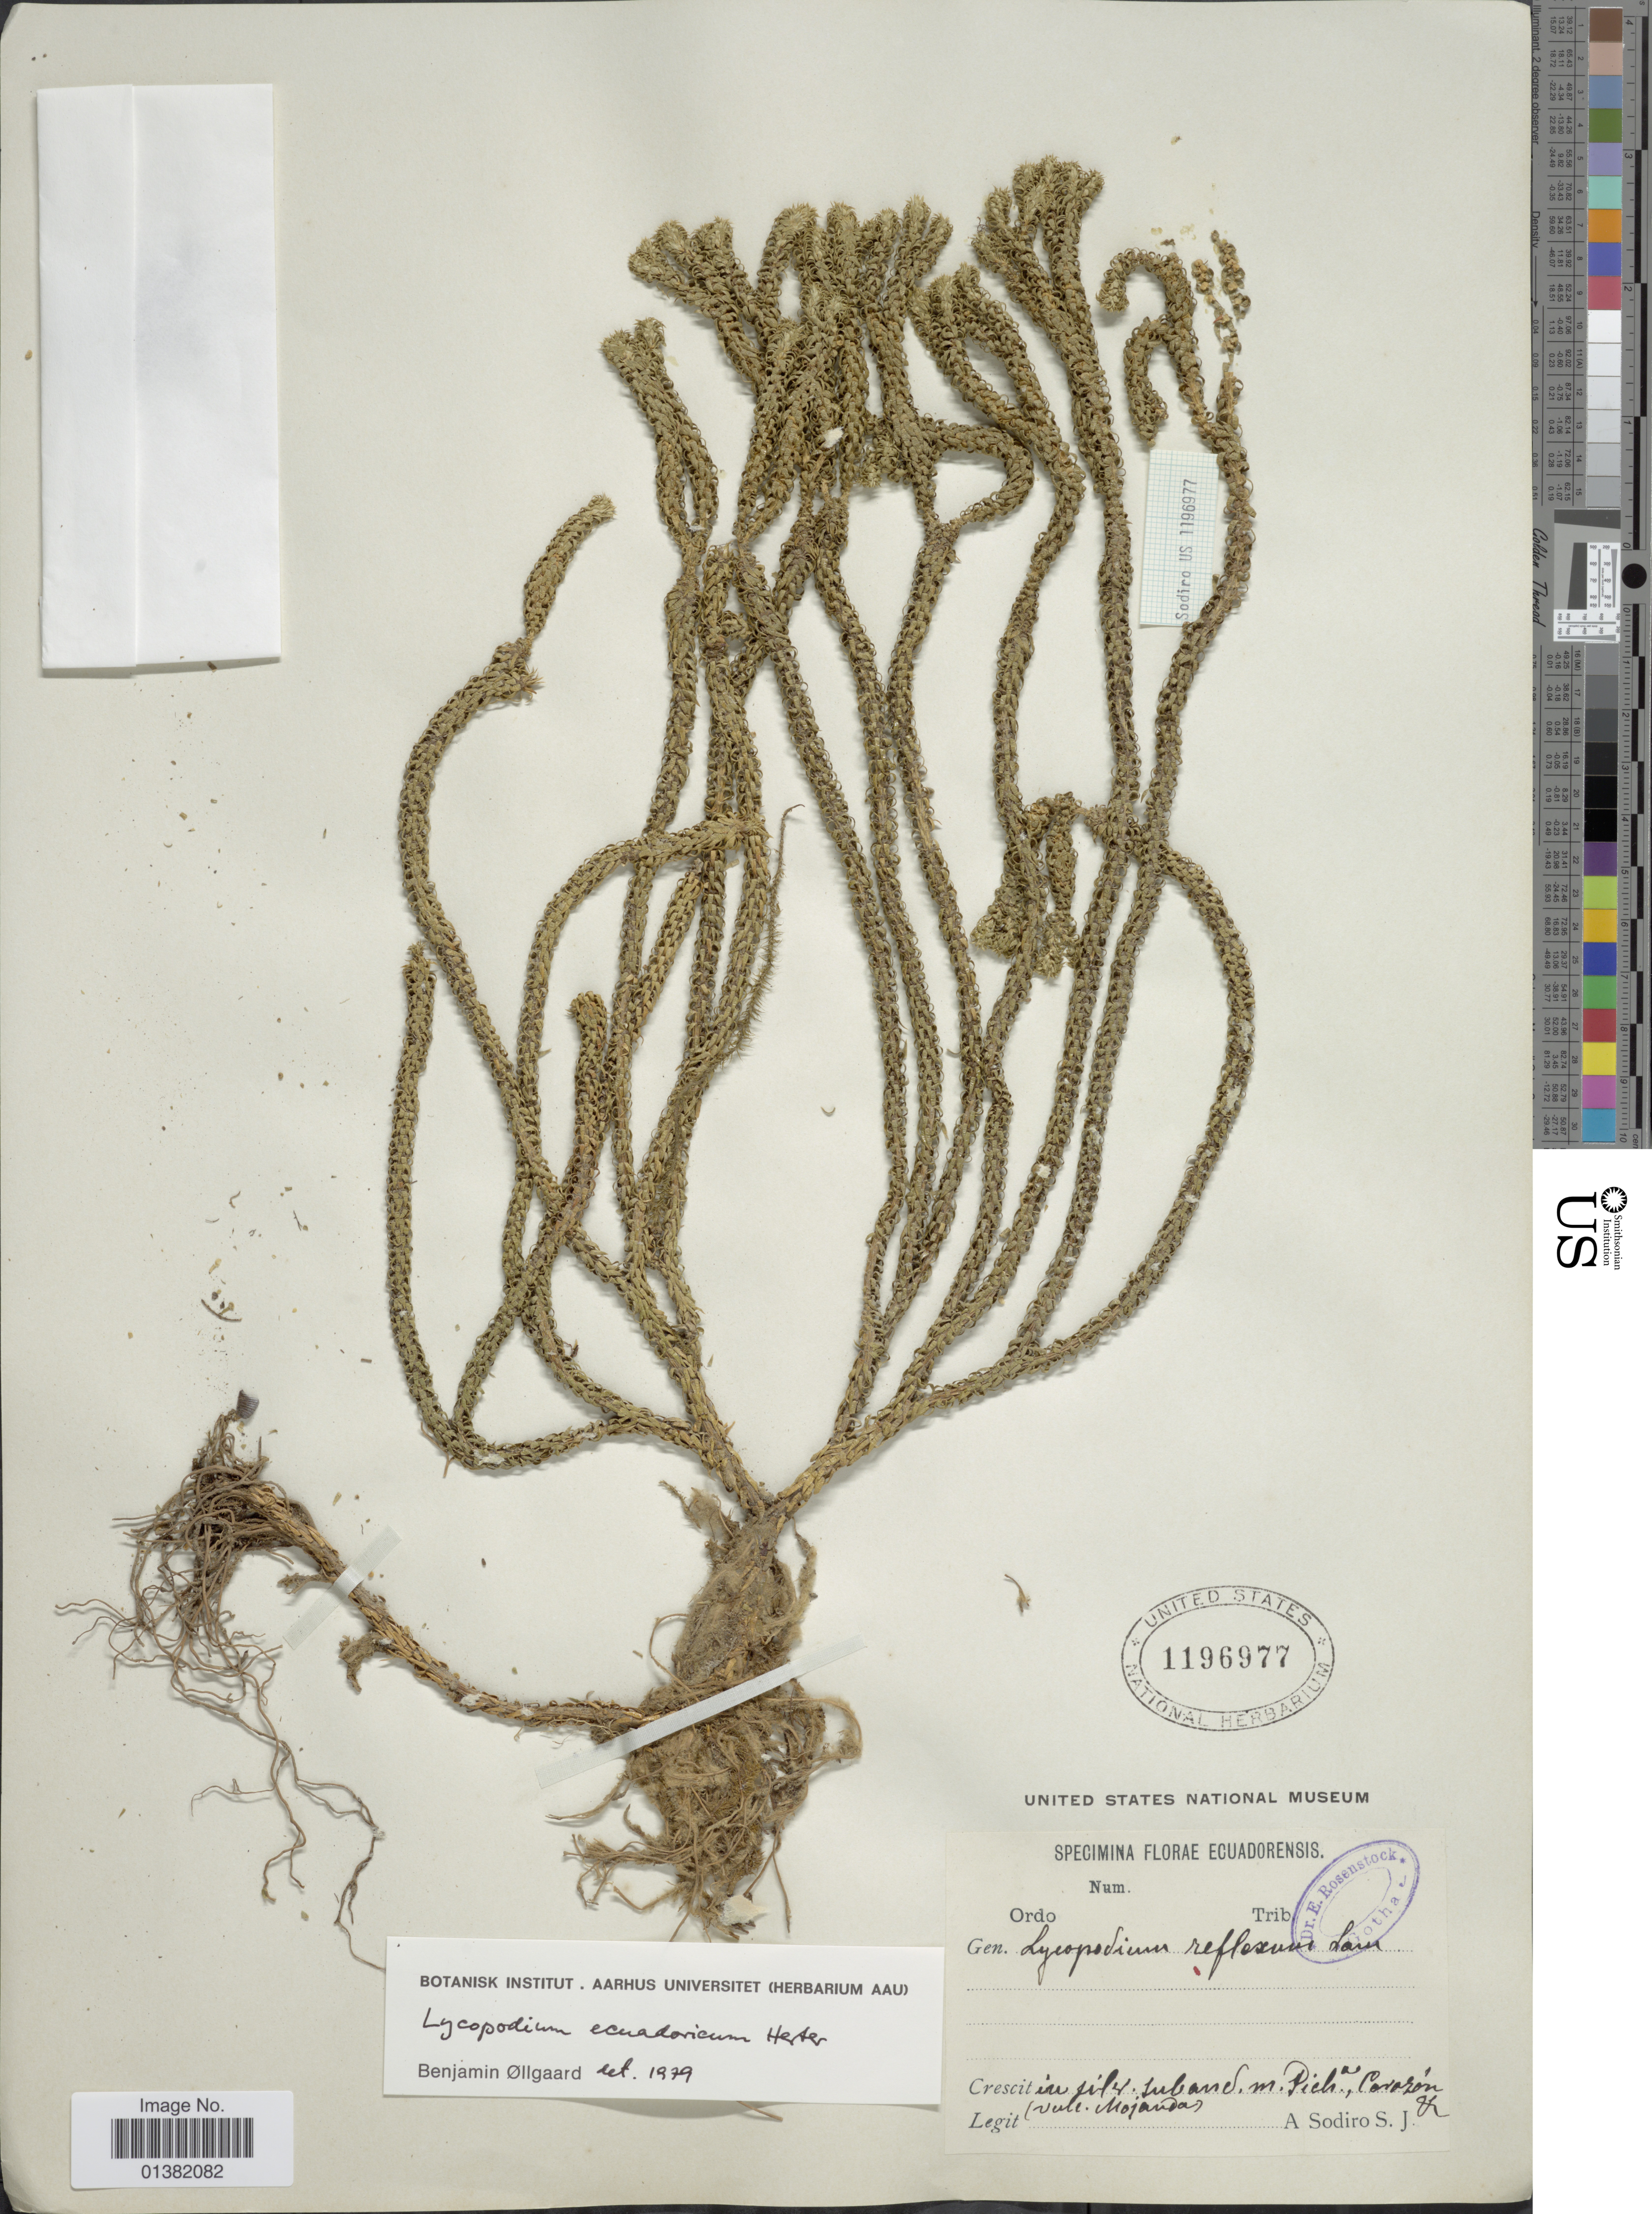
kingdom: Plantae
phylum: Tracheophyta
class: Lycopodiopsida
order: Lycopodiales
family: Lycopodiaceae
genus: Phlegmariurus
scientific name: Phlegmariurus eversus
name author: (Poir.) B. Øllg.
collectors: A. Sodiro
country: Ecuador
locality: In silv. suband. m. Pich., Corazón (vulc Mojanda)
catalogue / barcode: US 1196977